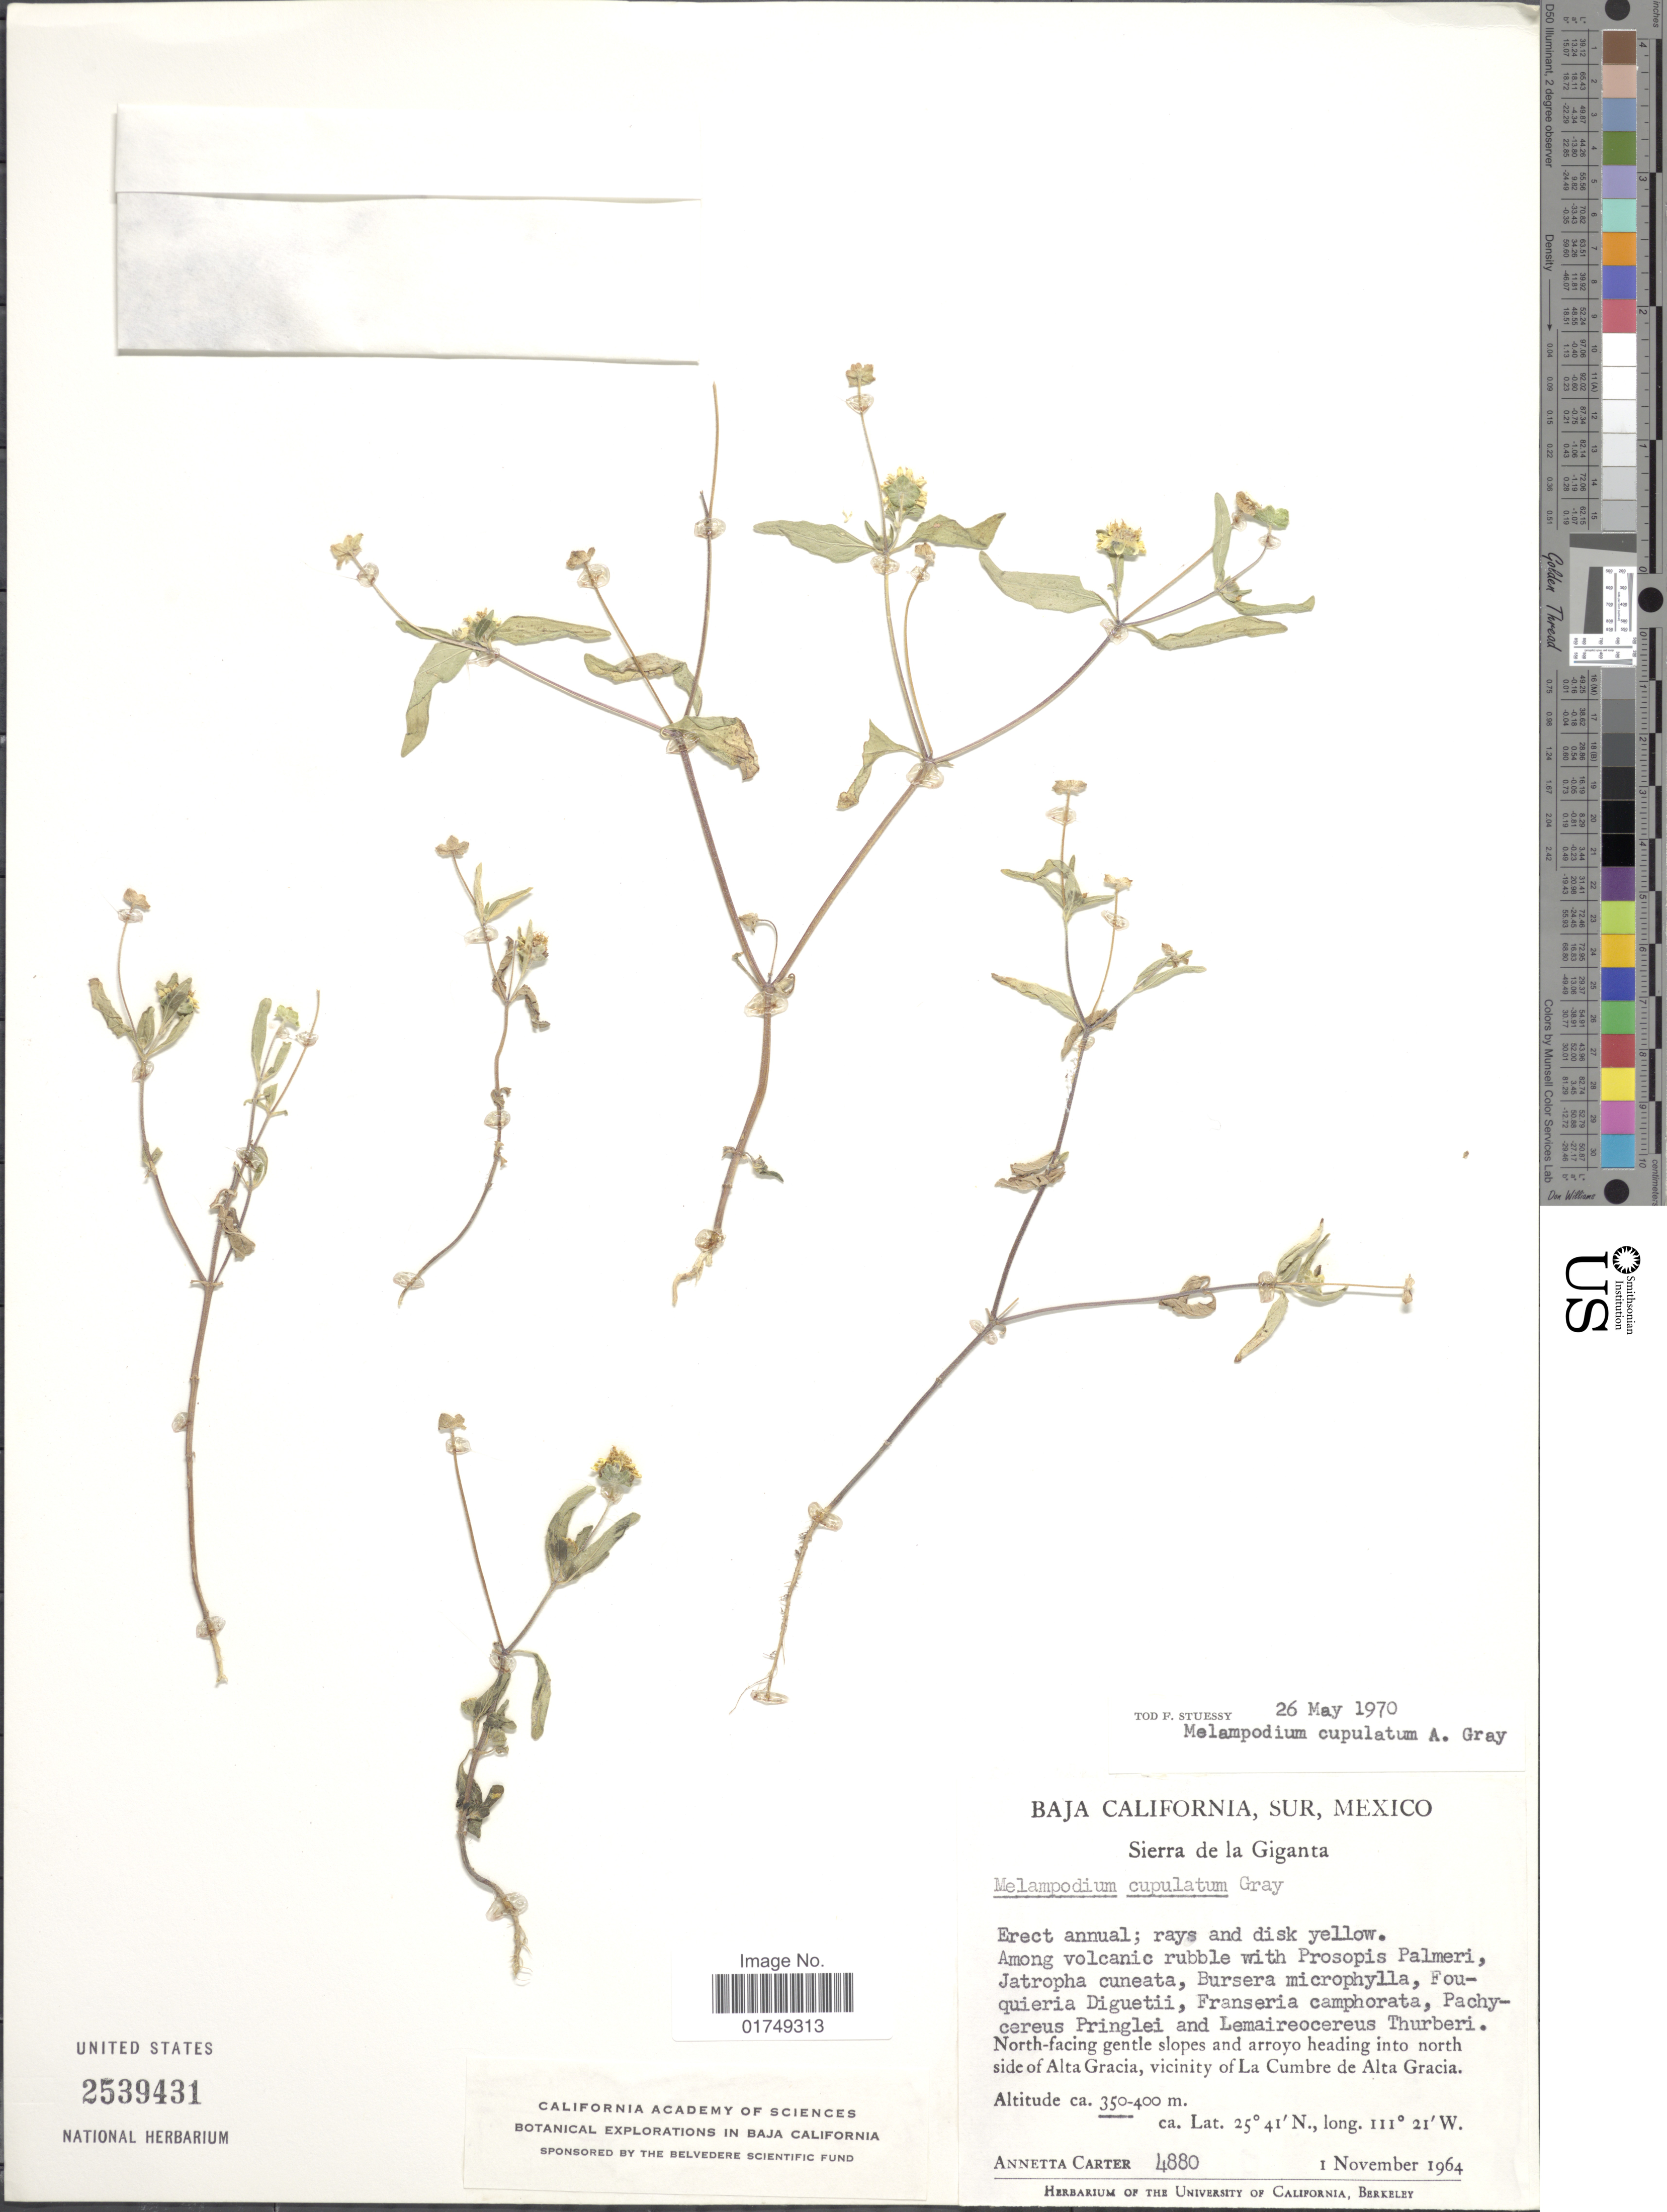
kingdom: Plantae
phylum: Tracheophyta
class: Magnoliopsida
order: Asterales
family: Asteraceae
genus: Melampodium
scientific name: Melampodium cupulatum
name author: A. Gray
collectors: A. M. Carter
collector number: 4880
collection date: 1964-11-01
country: Mexico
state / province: Baja California Sur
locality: Sierra de la Giganta, North-facing gentle slopes and arroyo heading into north side of Alta Gracia, Vicinity of La Cumbre de Alta Gracia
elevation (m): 350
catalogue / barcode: US 2539431